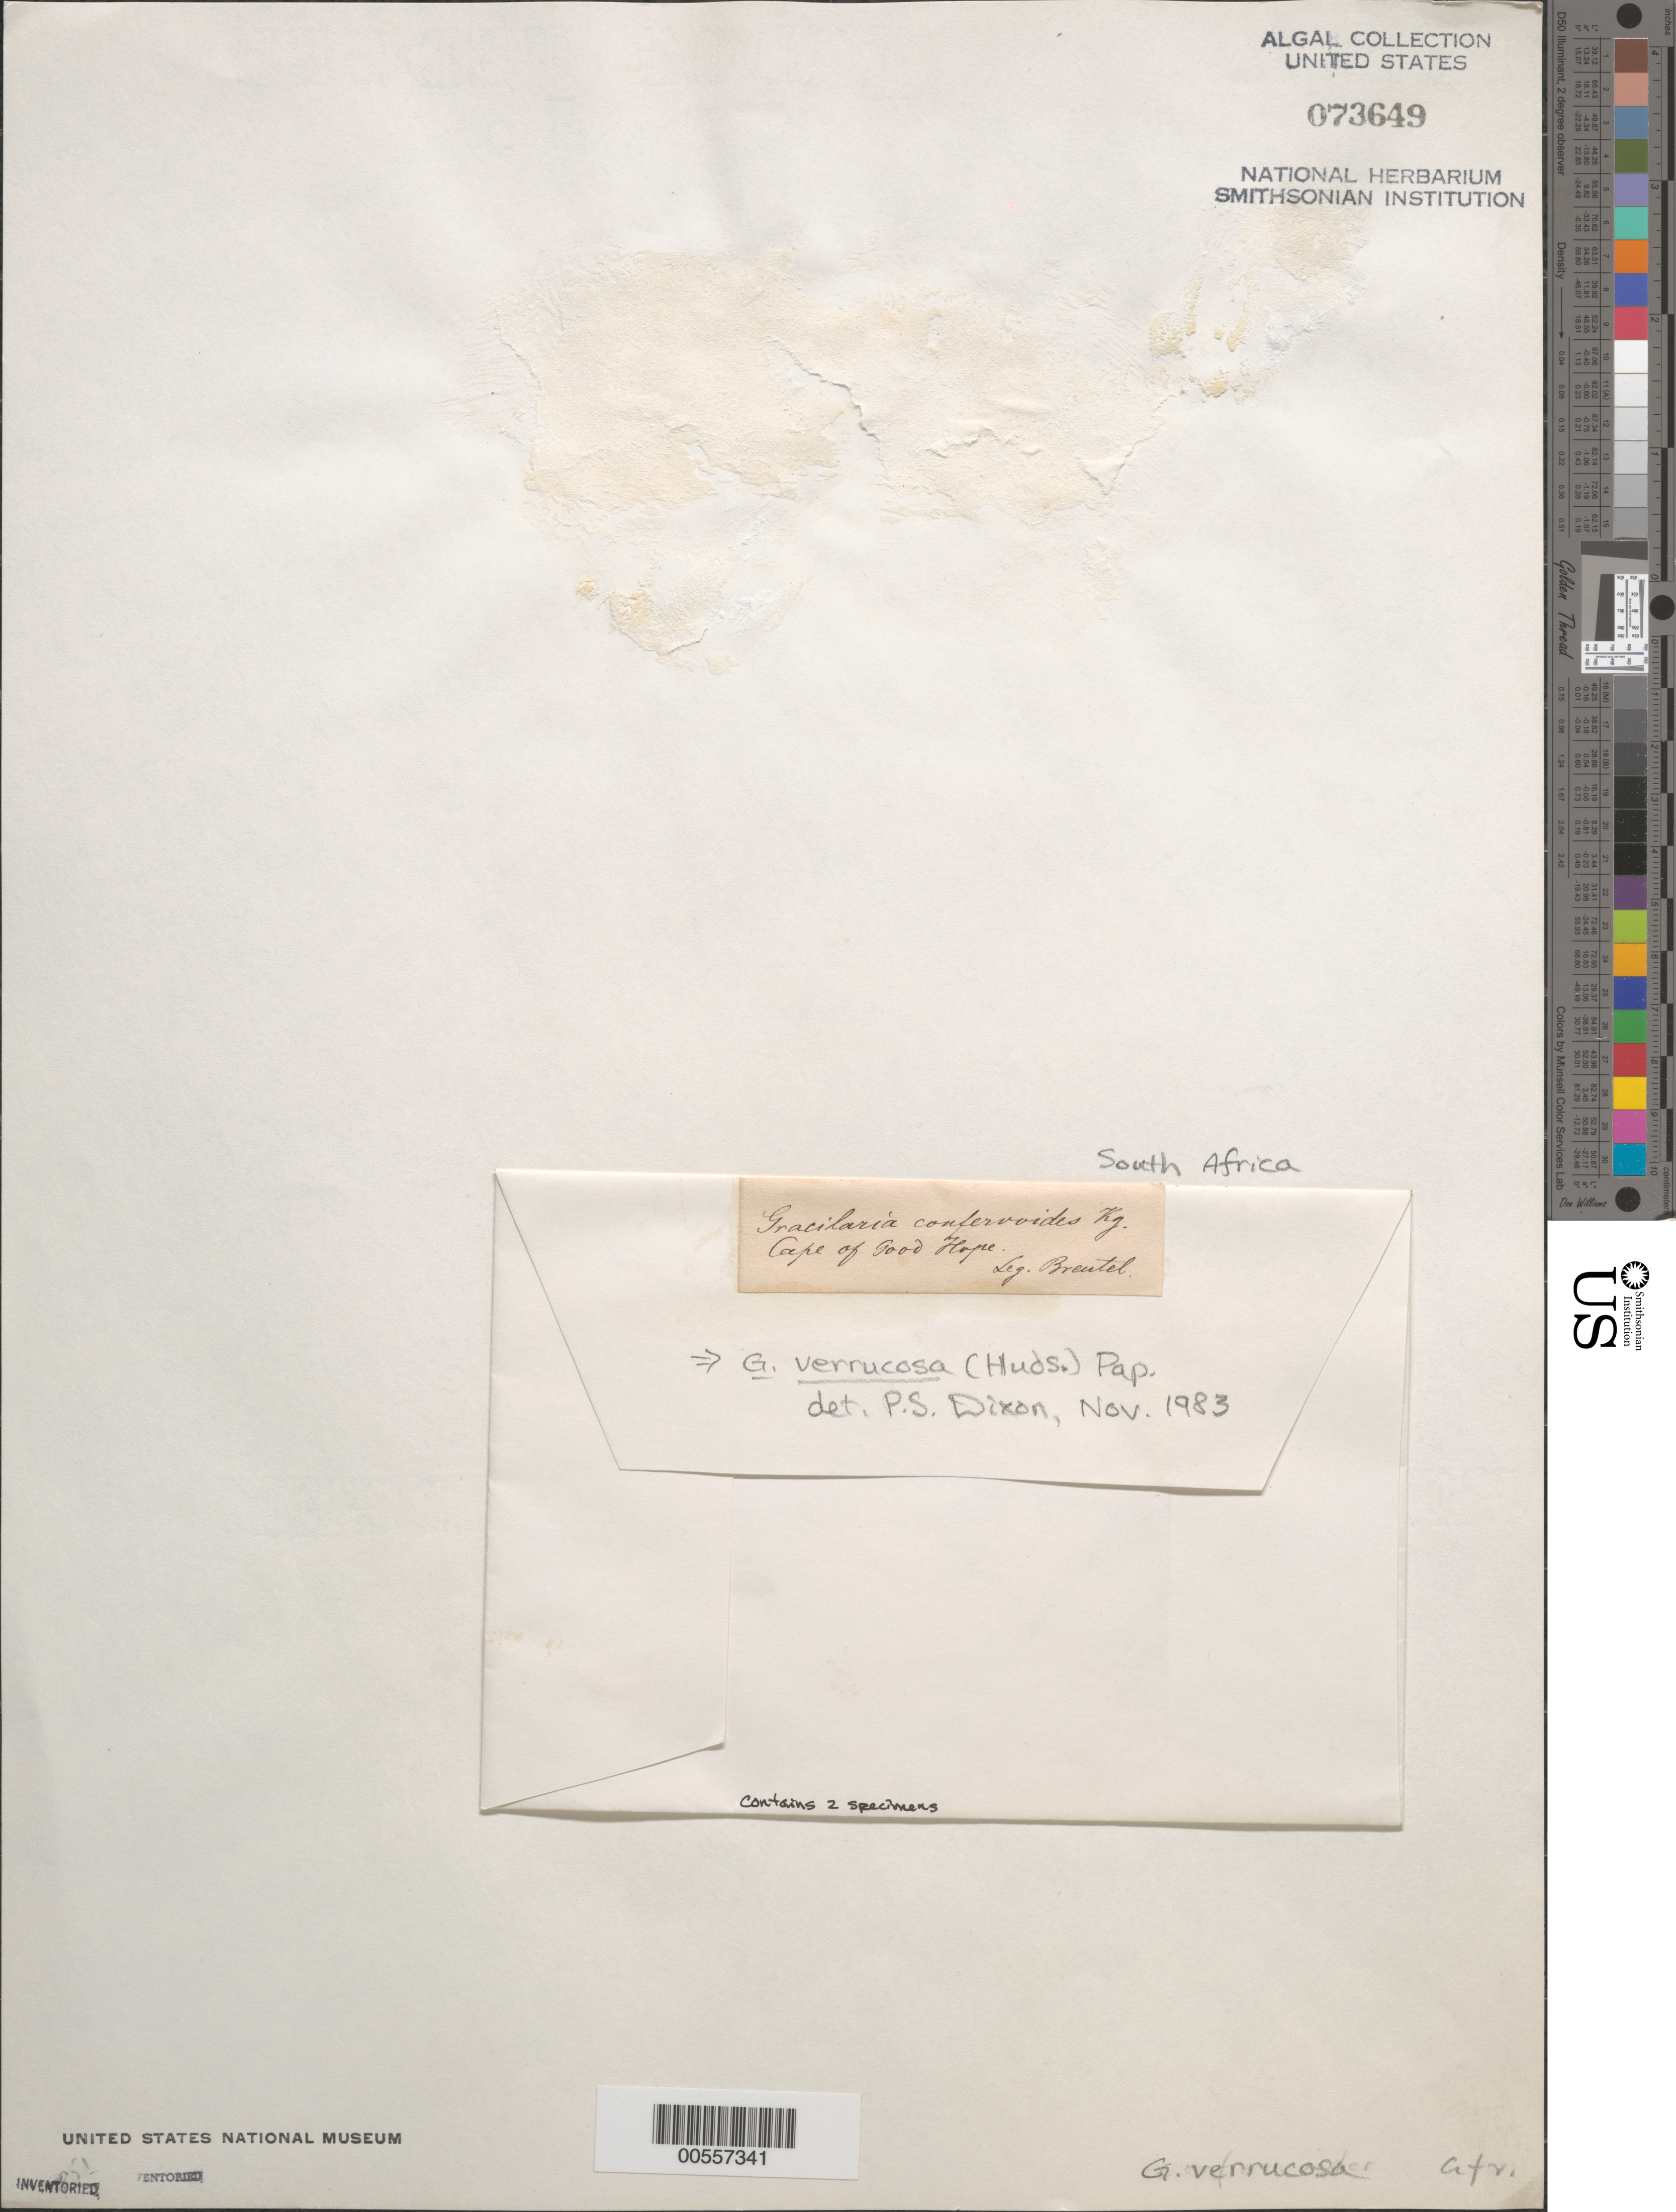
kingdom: Plantae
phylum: Rhodophyta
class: Florideophyceae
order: Gracilariales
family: Gracilariaceae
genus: Gracilariopsis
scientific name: Gracilariopsis longissima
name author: (S.G. Gmel.) Steentoft et al.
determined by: Algae name updating Project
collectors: J. Breutel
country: South Africa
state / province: Western Cape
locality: Cape of good hope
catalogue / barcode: US 73649